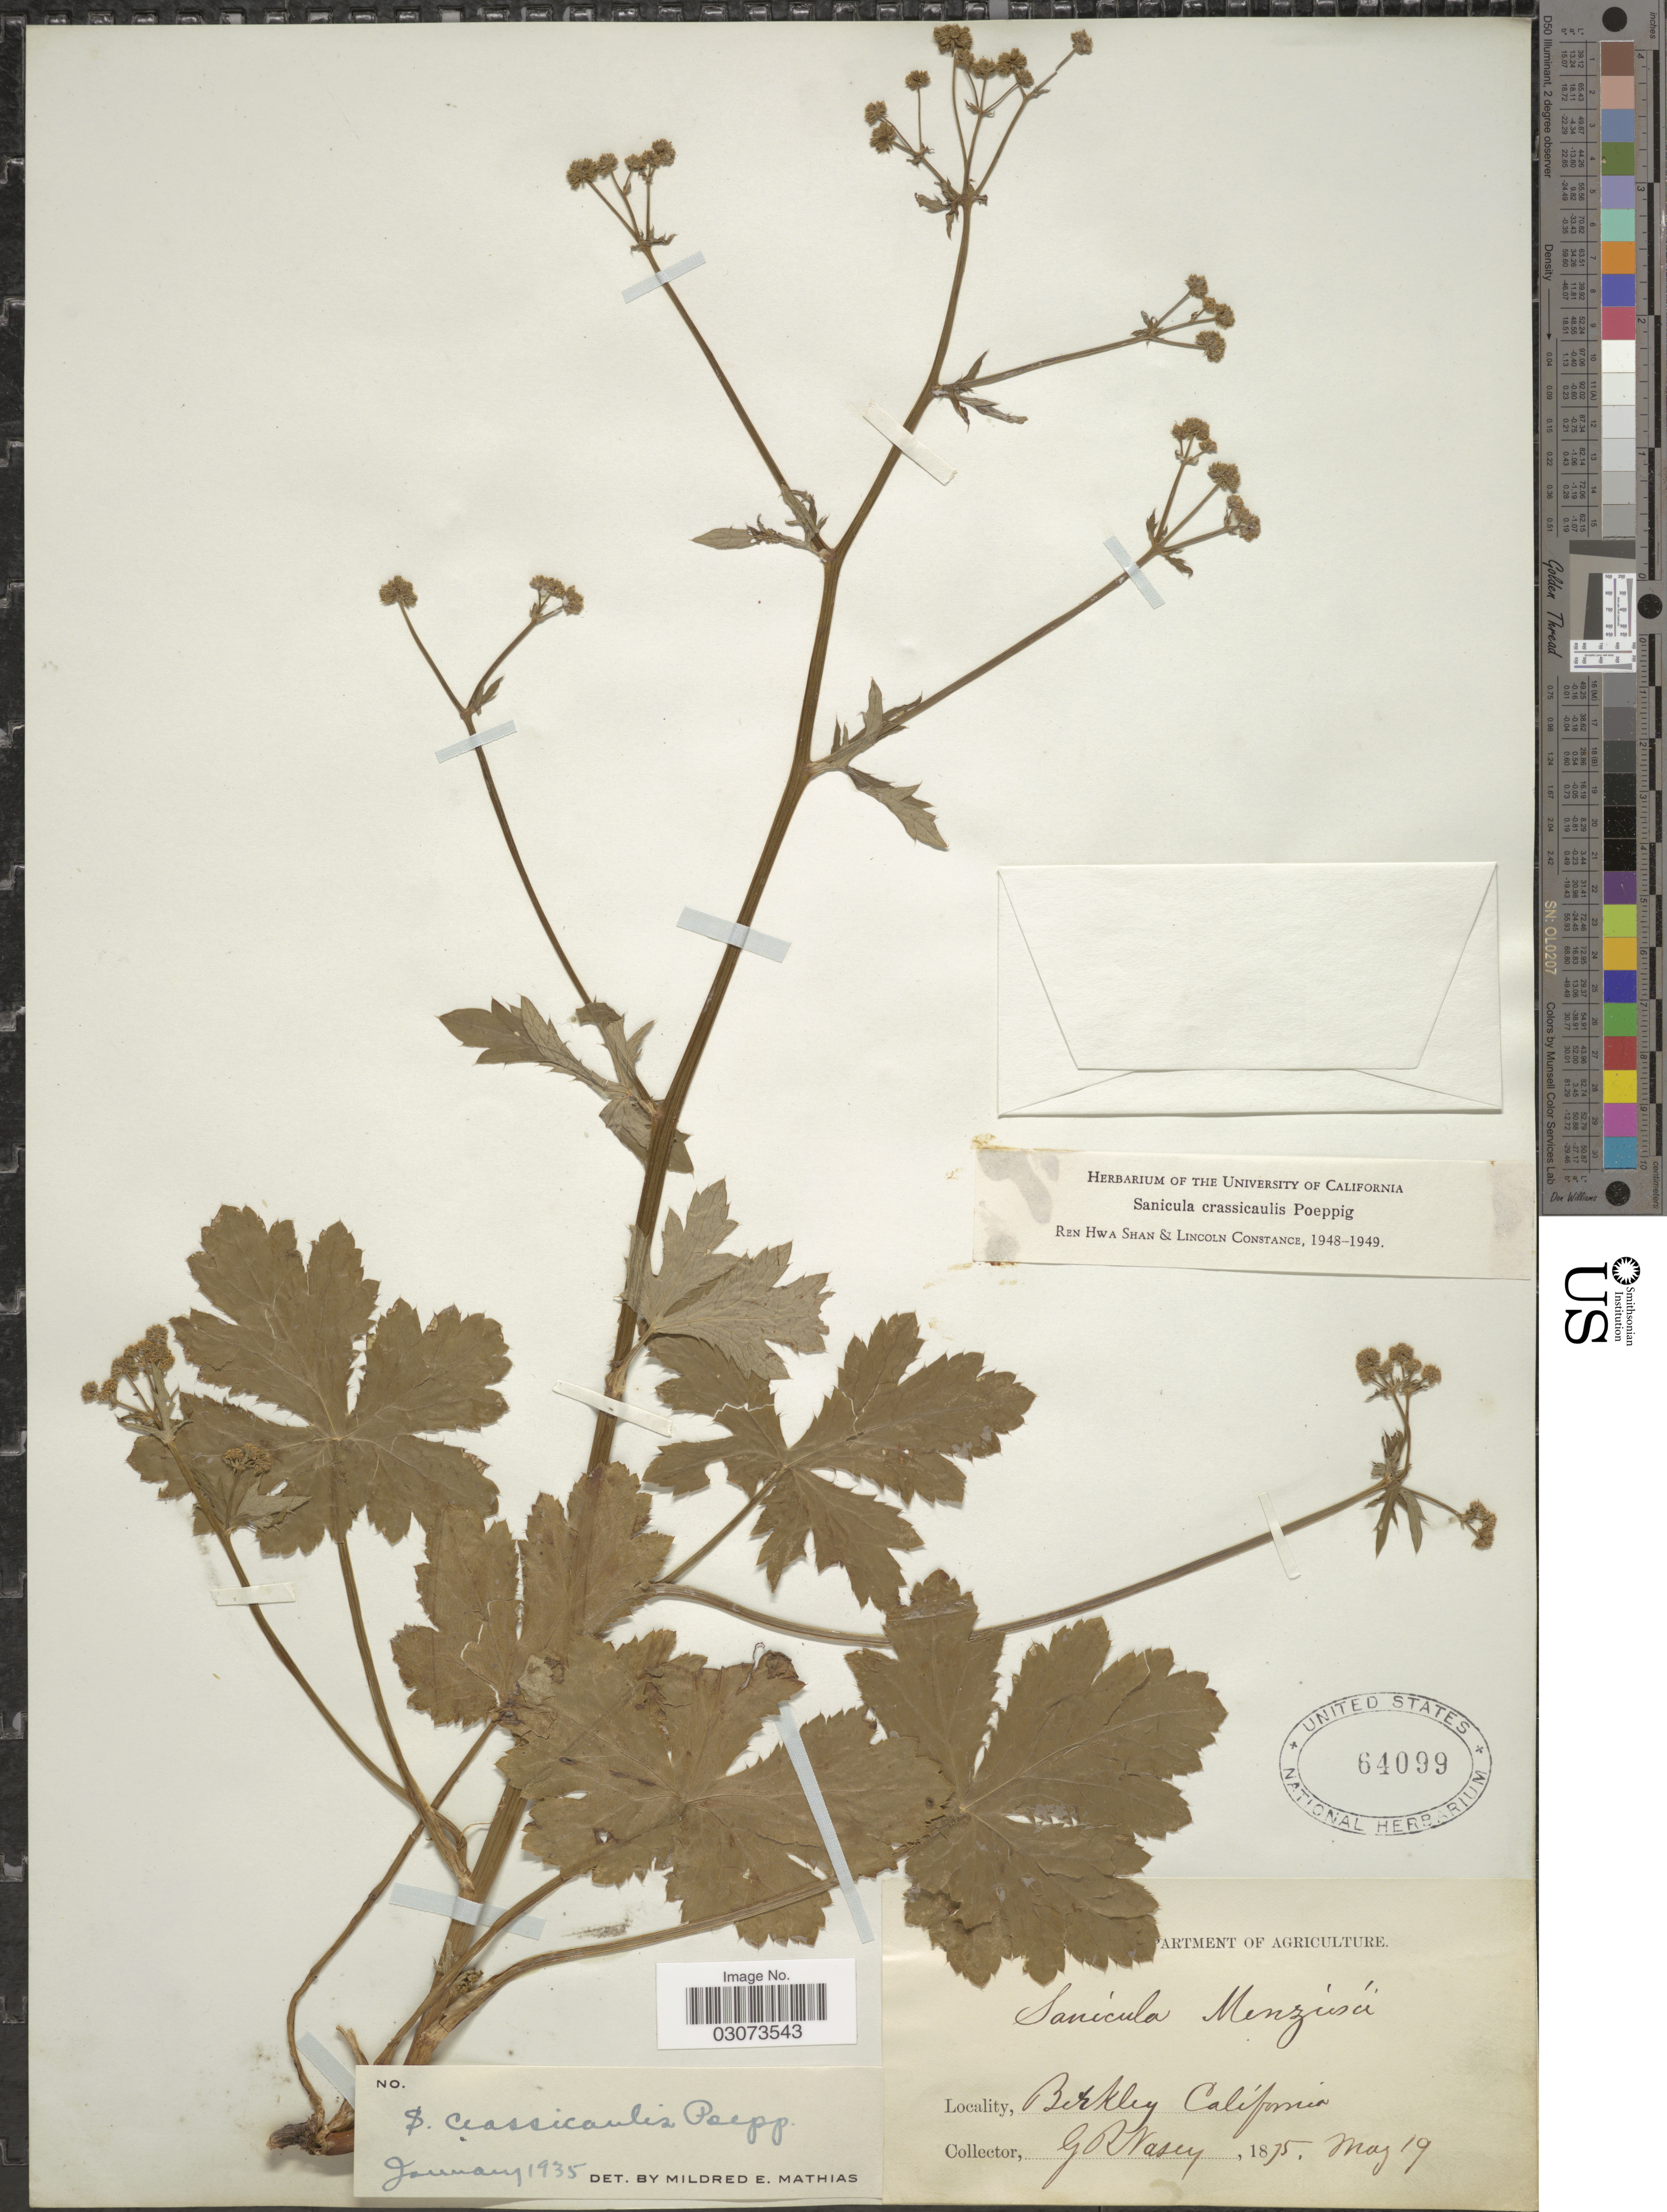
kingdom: Plantae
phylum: Tracheophyta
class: Magnoliopsida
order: Apiales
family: Apiaceae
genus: Sanicula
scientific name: Sanicula crassicaulis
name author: Poepp. ex DC.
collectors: G. R. Vasey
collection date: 1875-05-19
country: United States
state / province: California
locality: Berkley.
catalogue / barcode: US 64099